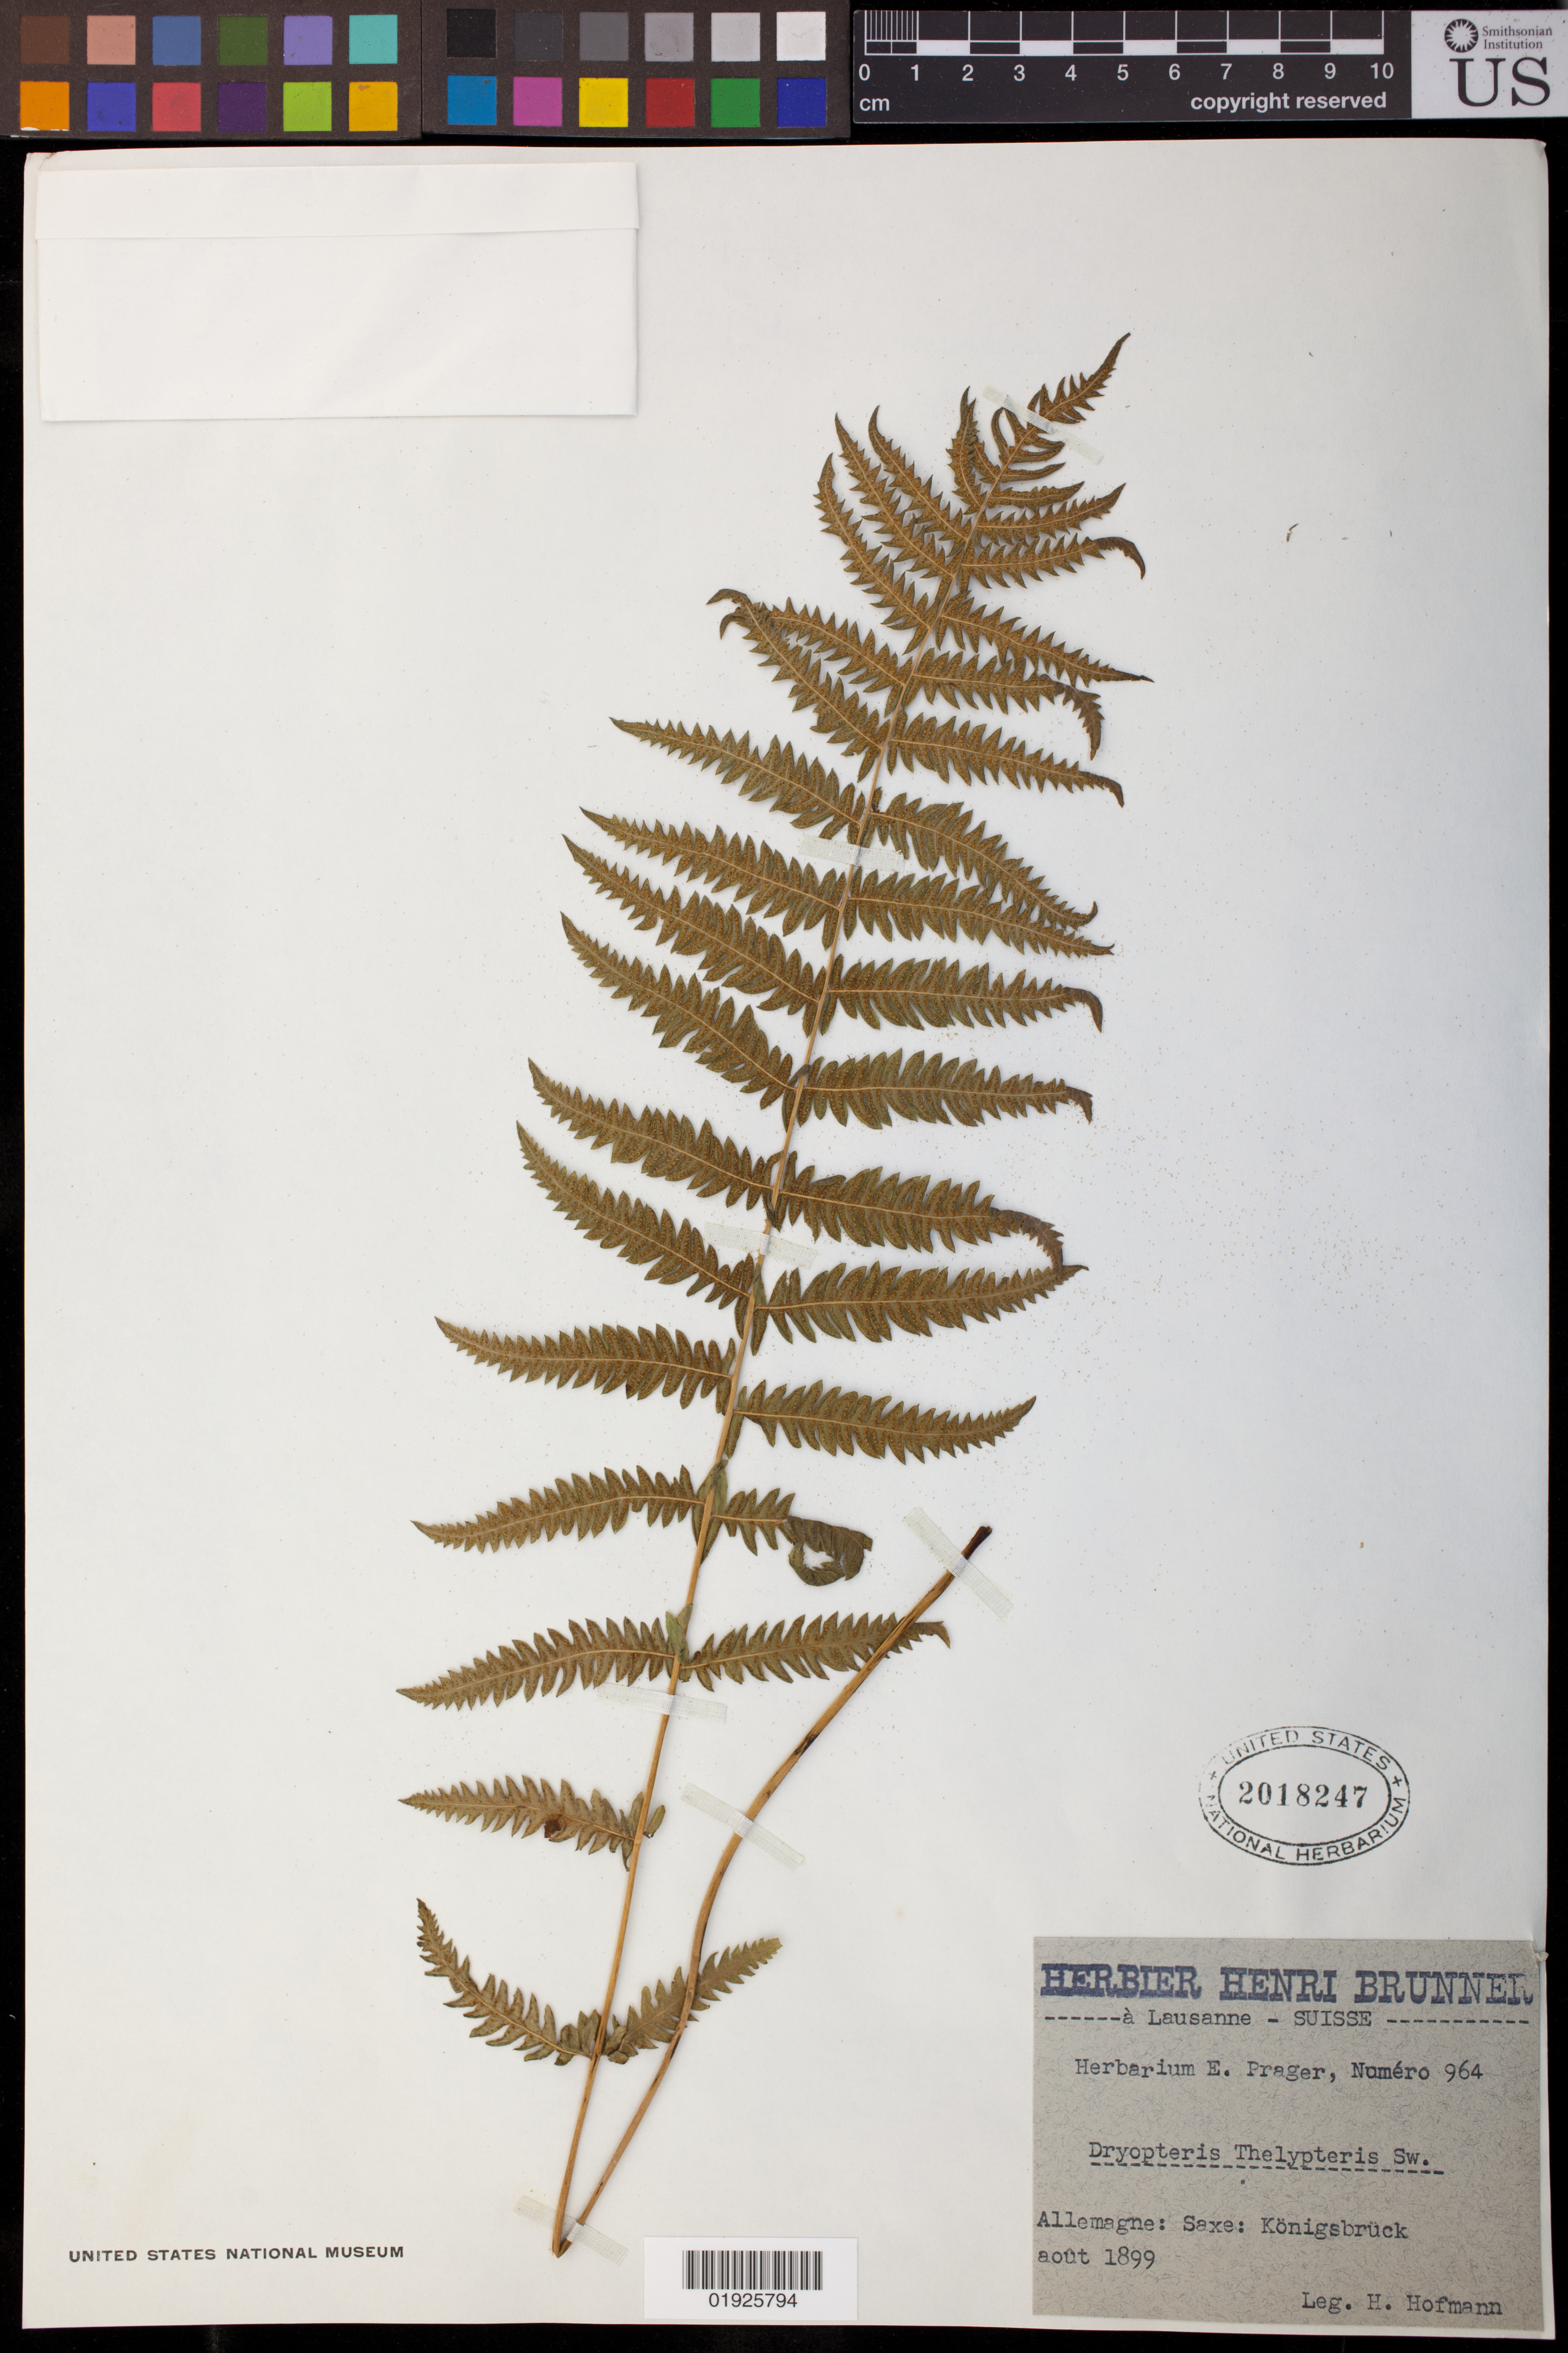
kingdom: Plantae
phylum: Tracheophyta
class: Polypodiopsida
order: Polypodiales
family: Thelypteridaceae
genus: Thelypteris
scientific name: Thelypteris palustris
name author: (Salisb.) Schott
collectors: H. Hofmann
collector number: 964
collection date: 1899-08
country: Germany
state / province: Sachsen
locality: Konigsbruck.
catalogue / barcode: US 2018247